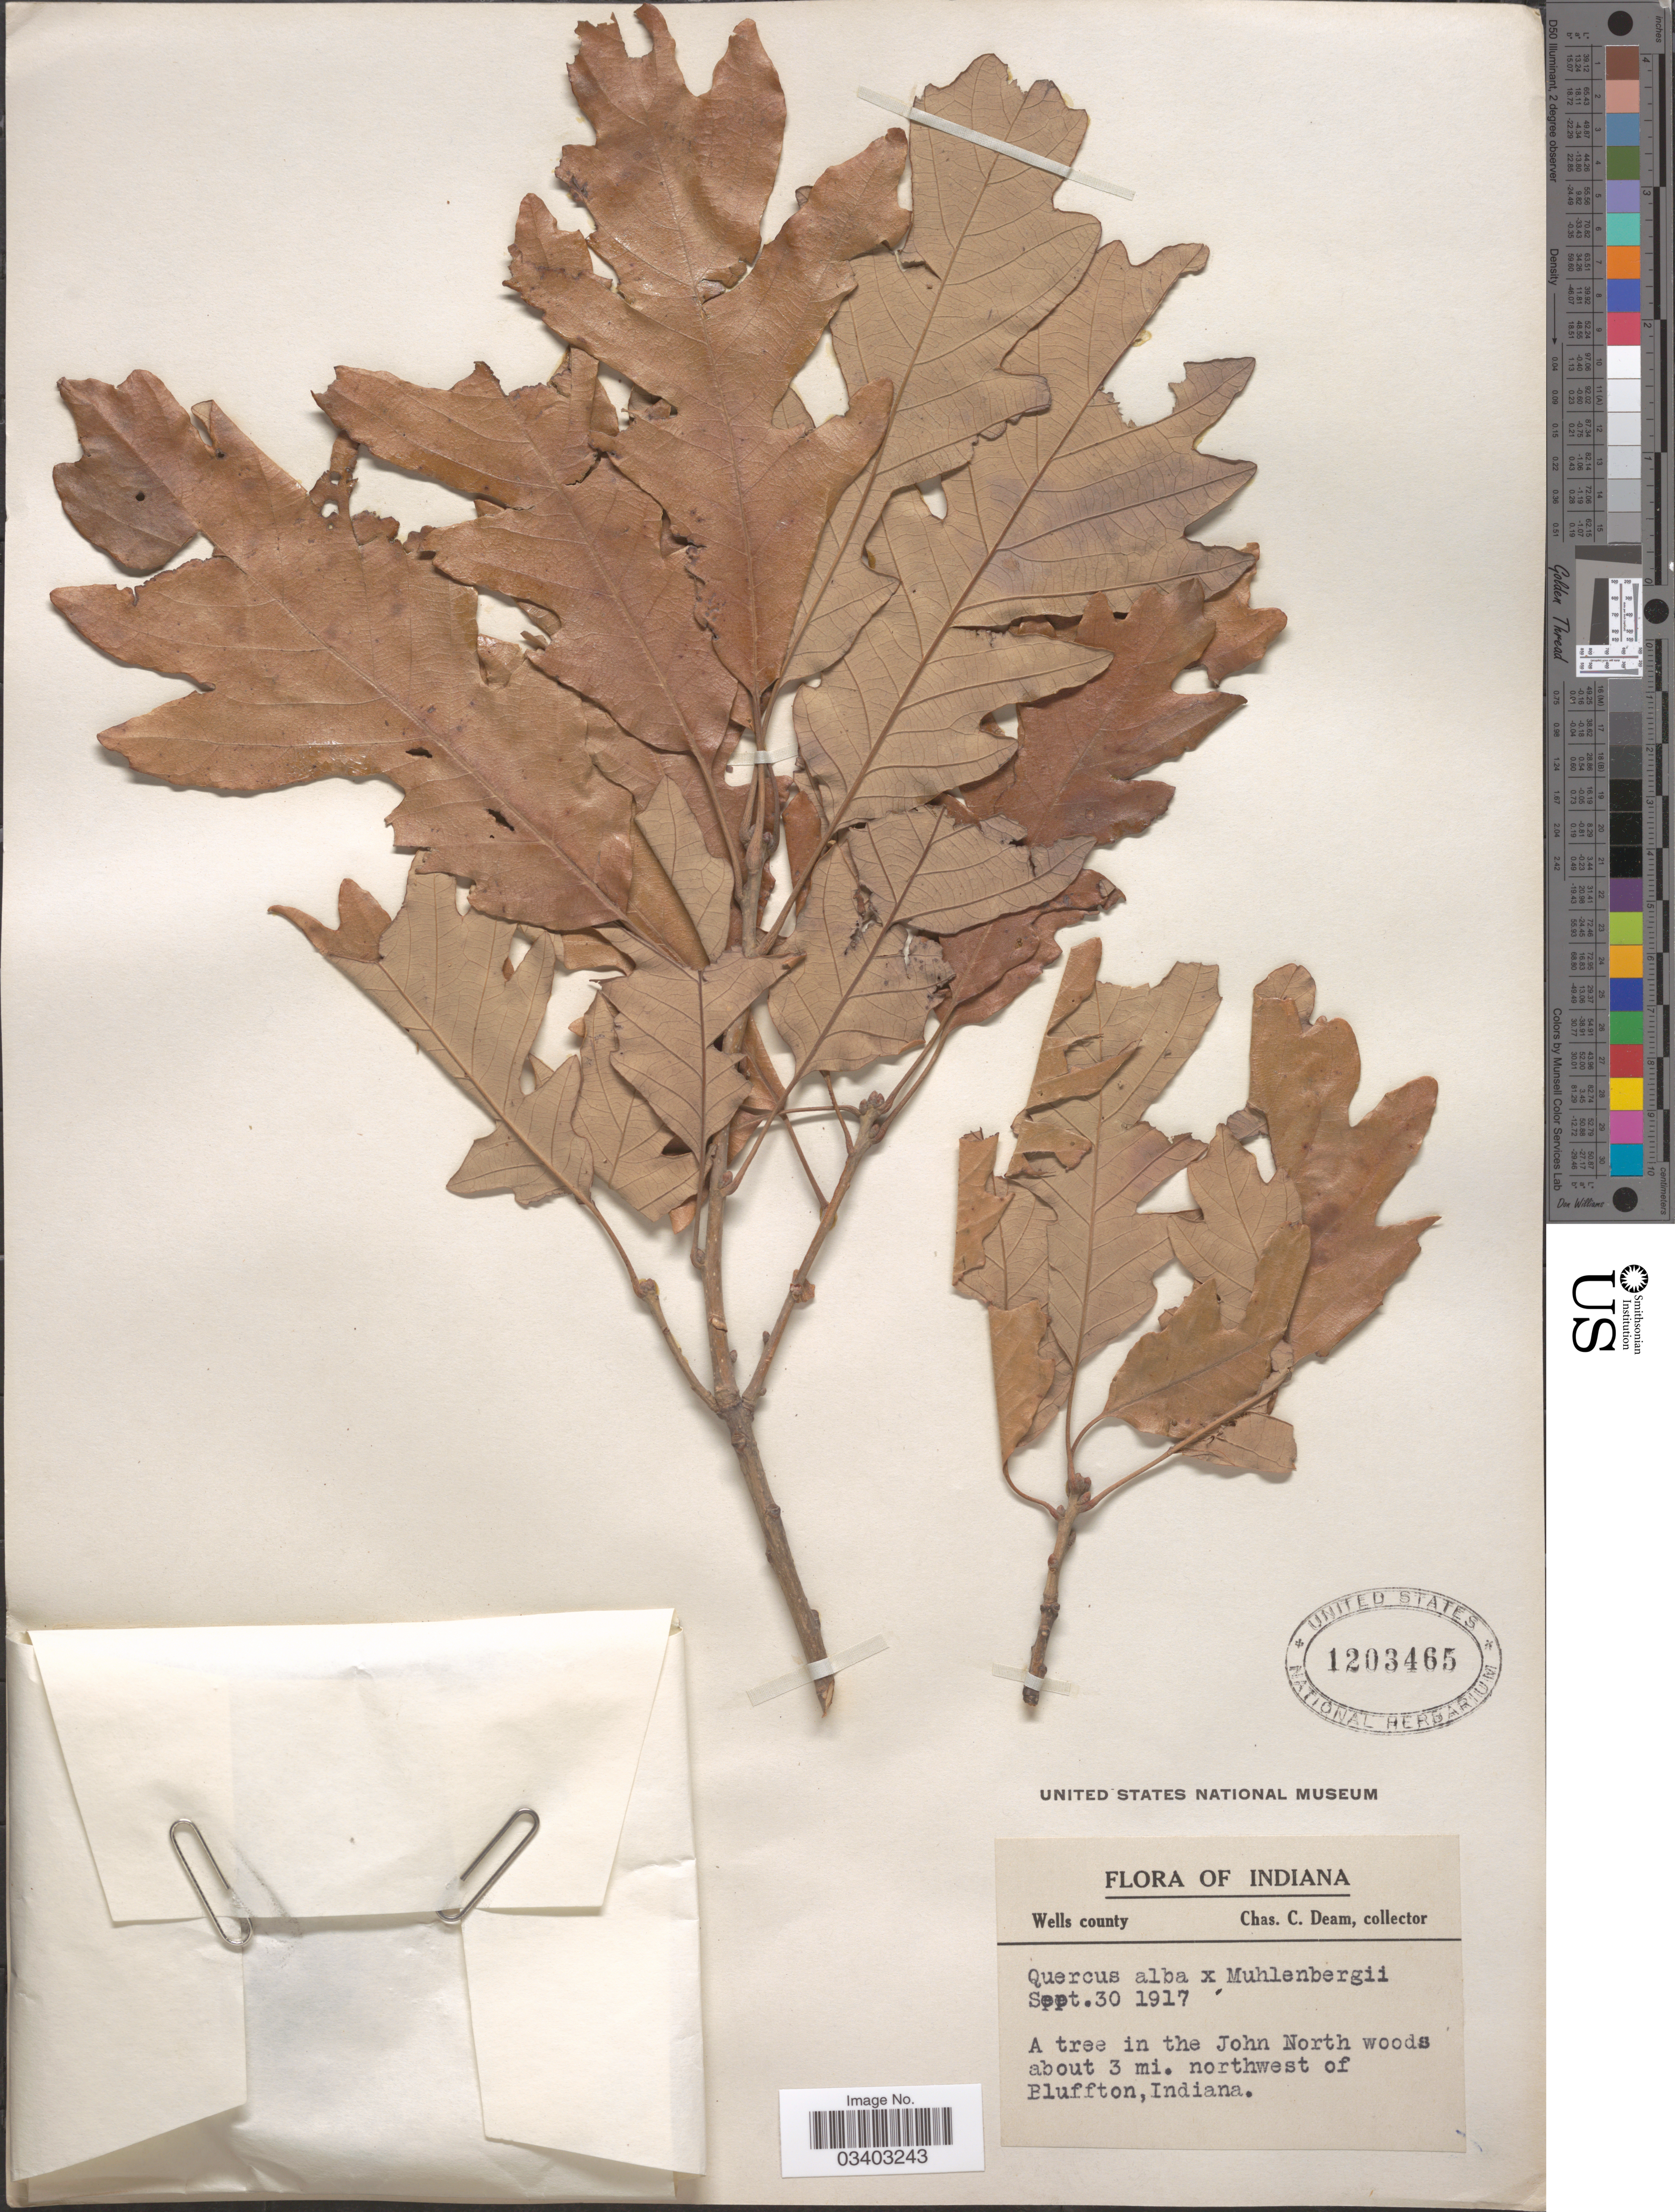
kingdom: Plantae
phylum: Tracheophyta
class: Magnoliopsida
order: Fagales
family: Fagaceae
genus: Quercus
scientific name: Quercus alba x Q. muehlenbergii Engelm.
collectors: C. C. Deam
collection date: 1917-09-30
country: United States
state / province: Indiana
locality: Wells County. In the John North woods about 3 mi. northwest of Bluffton.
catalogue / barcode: US 1203465